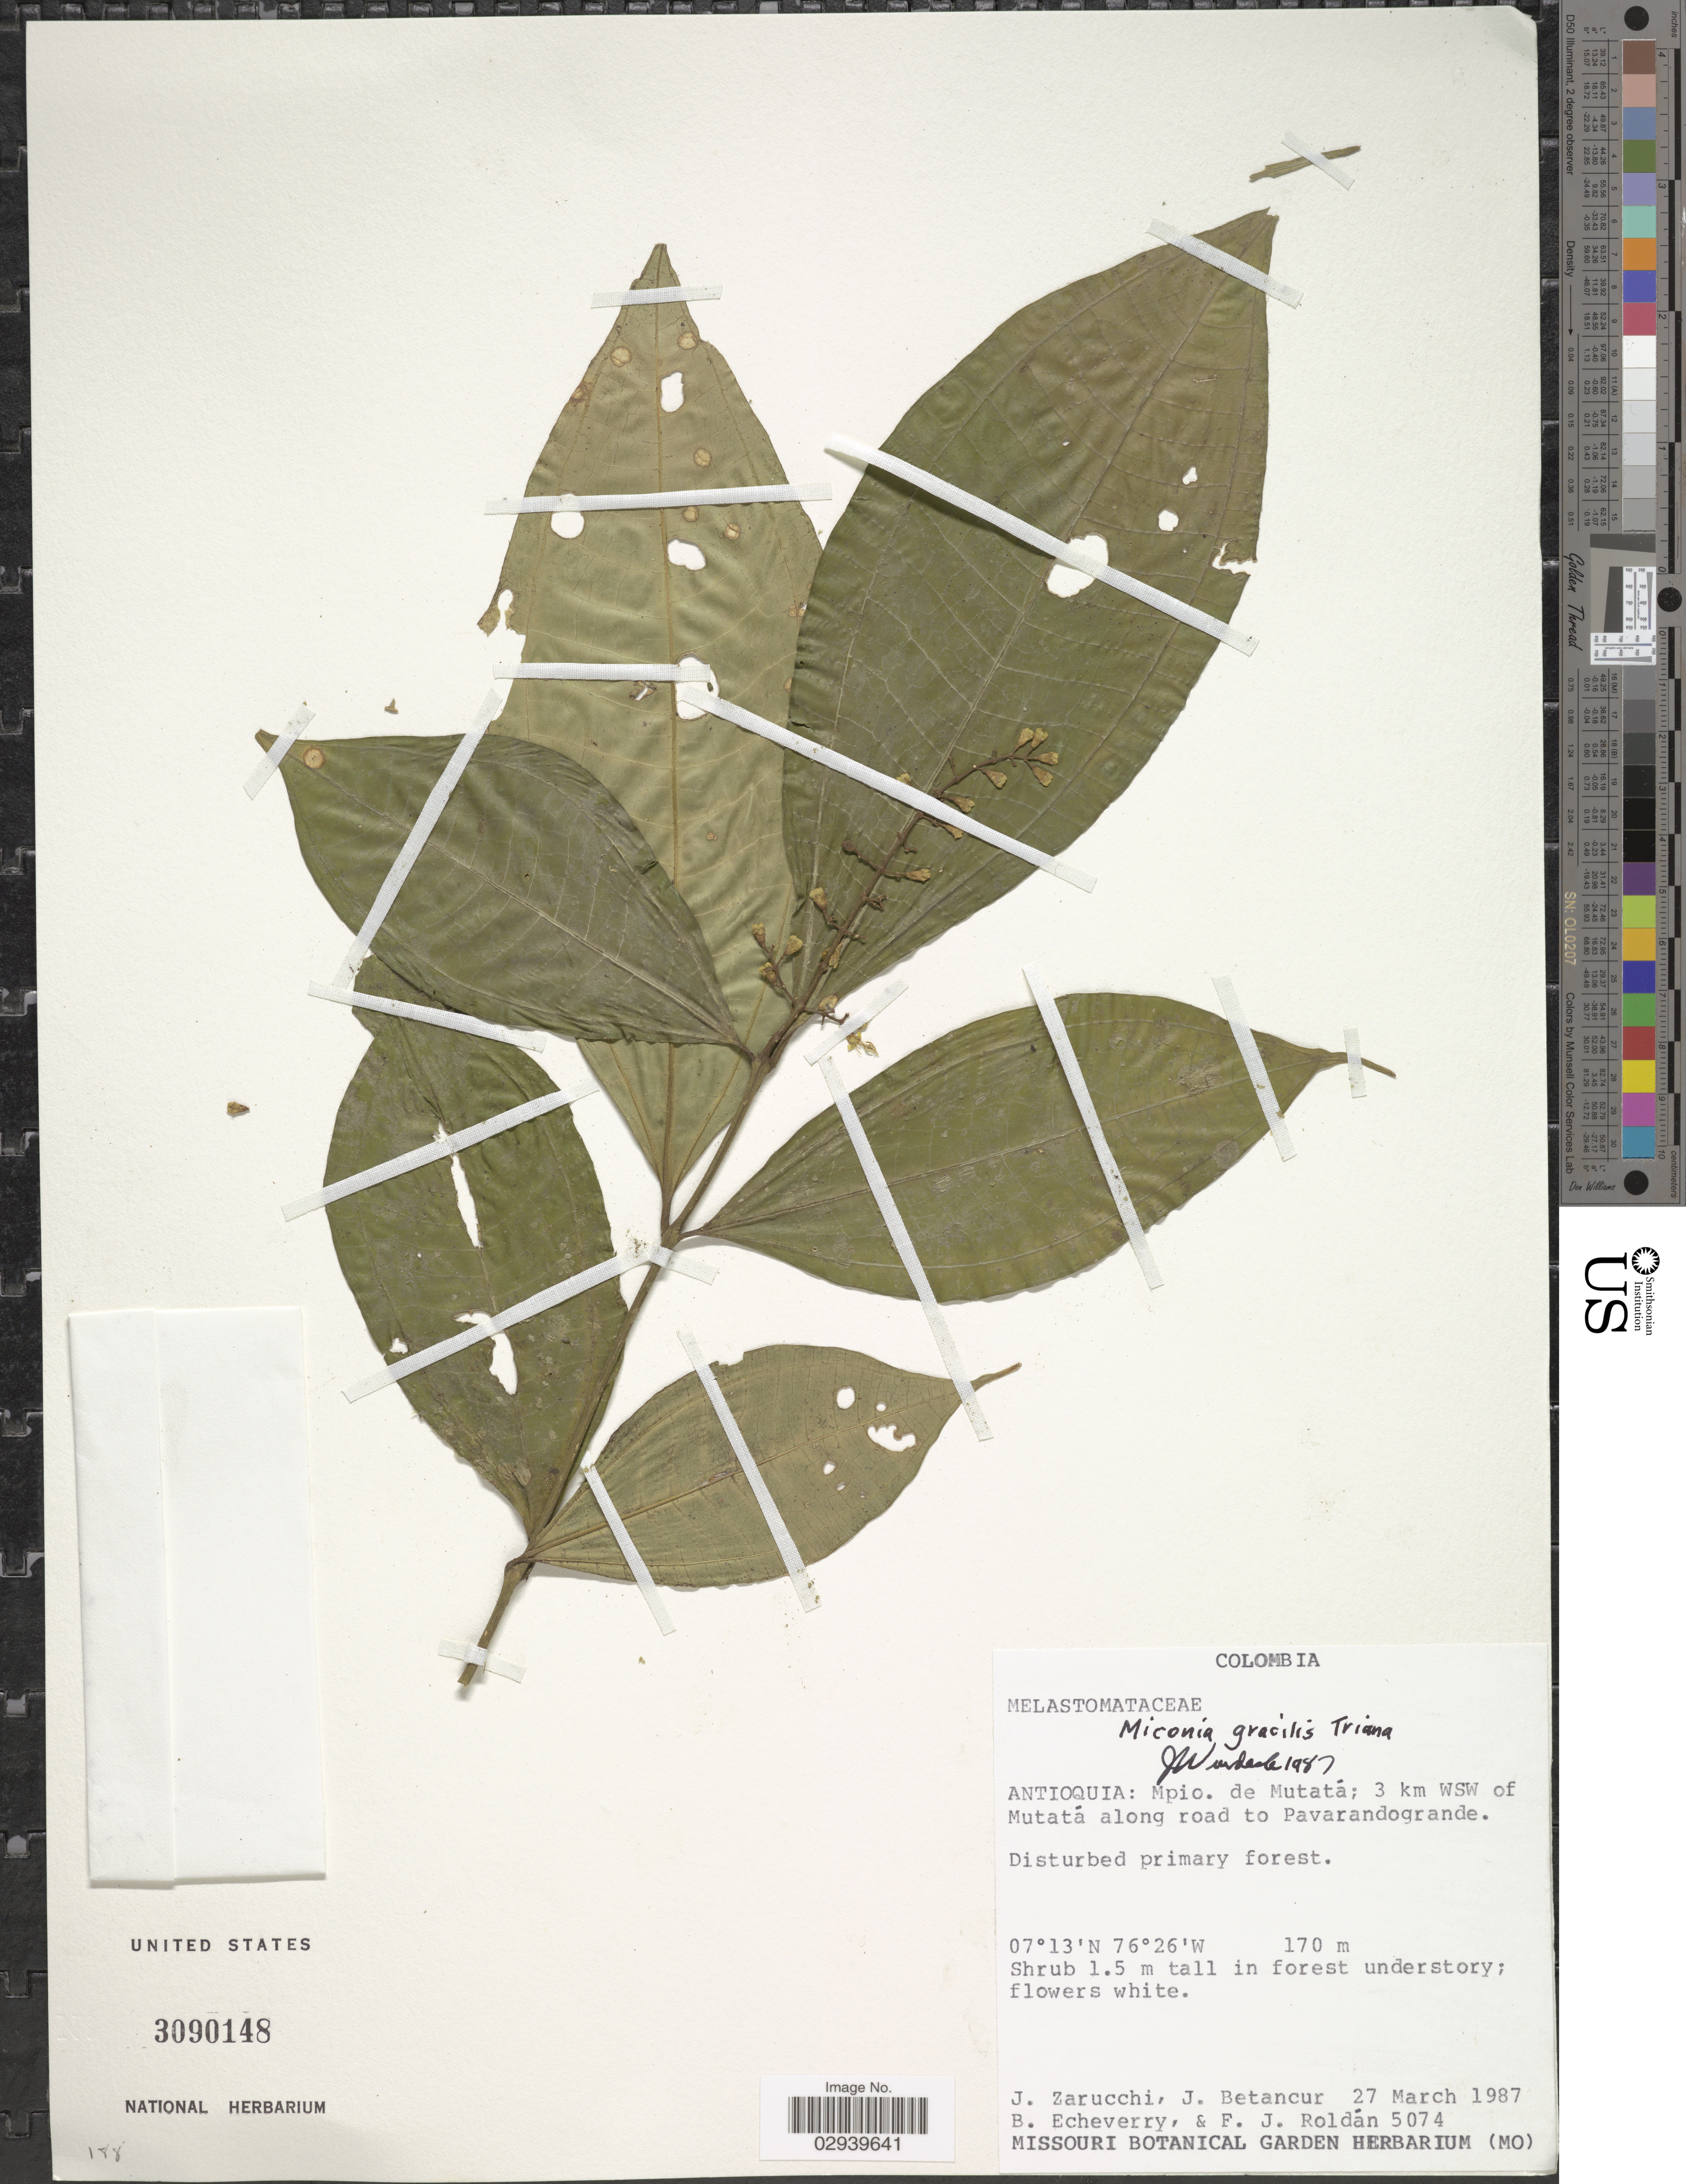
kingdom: Plantae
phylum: Tracheophyta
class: Magnoliopsida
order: Myrtales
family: Melastomataceae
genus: Miconia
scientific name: Miconia gracilis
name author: Triana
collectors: J. L. Zarucchi, J. Betancur, B. Echeverry & F. J. Roldán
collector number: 5074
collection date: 1987-03-27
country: Colombia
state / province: Antioquia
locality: Mpio. de Mutatá; 3 km WSW of Mutatá along road to Pavarandogrande.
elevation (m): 170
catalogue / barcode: US 3090148